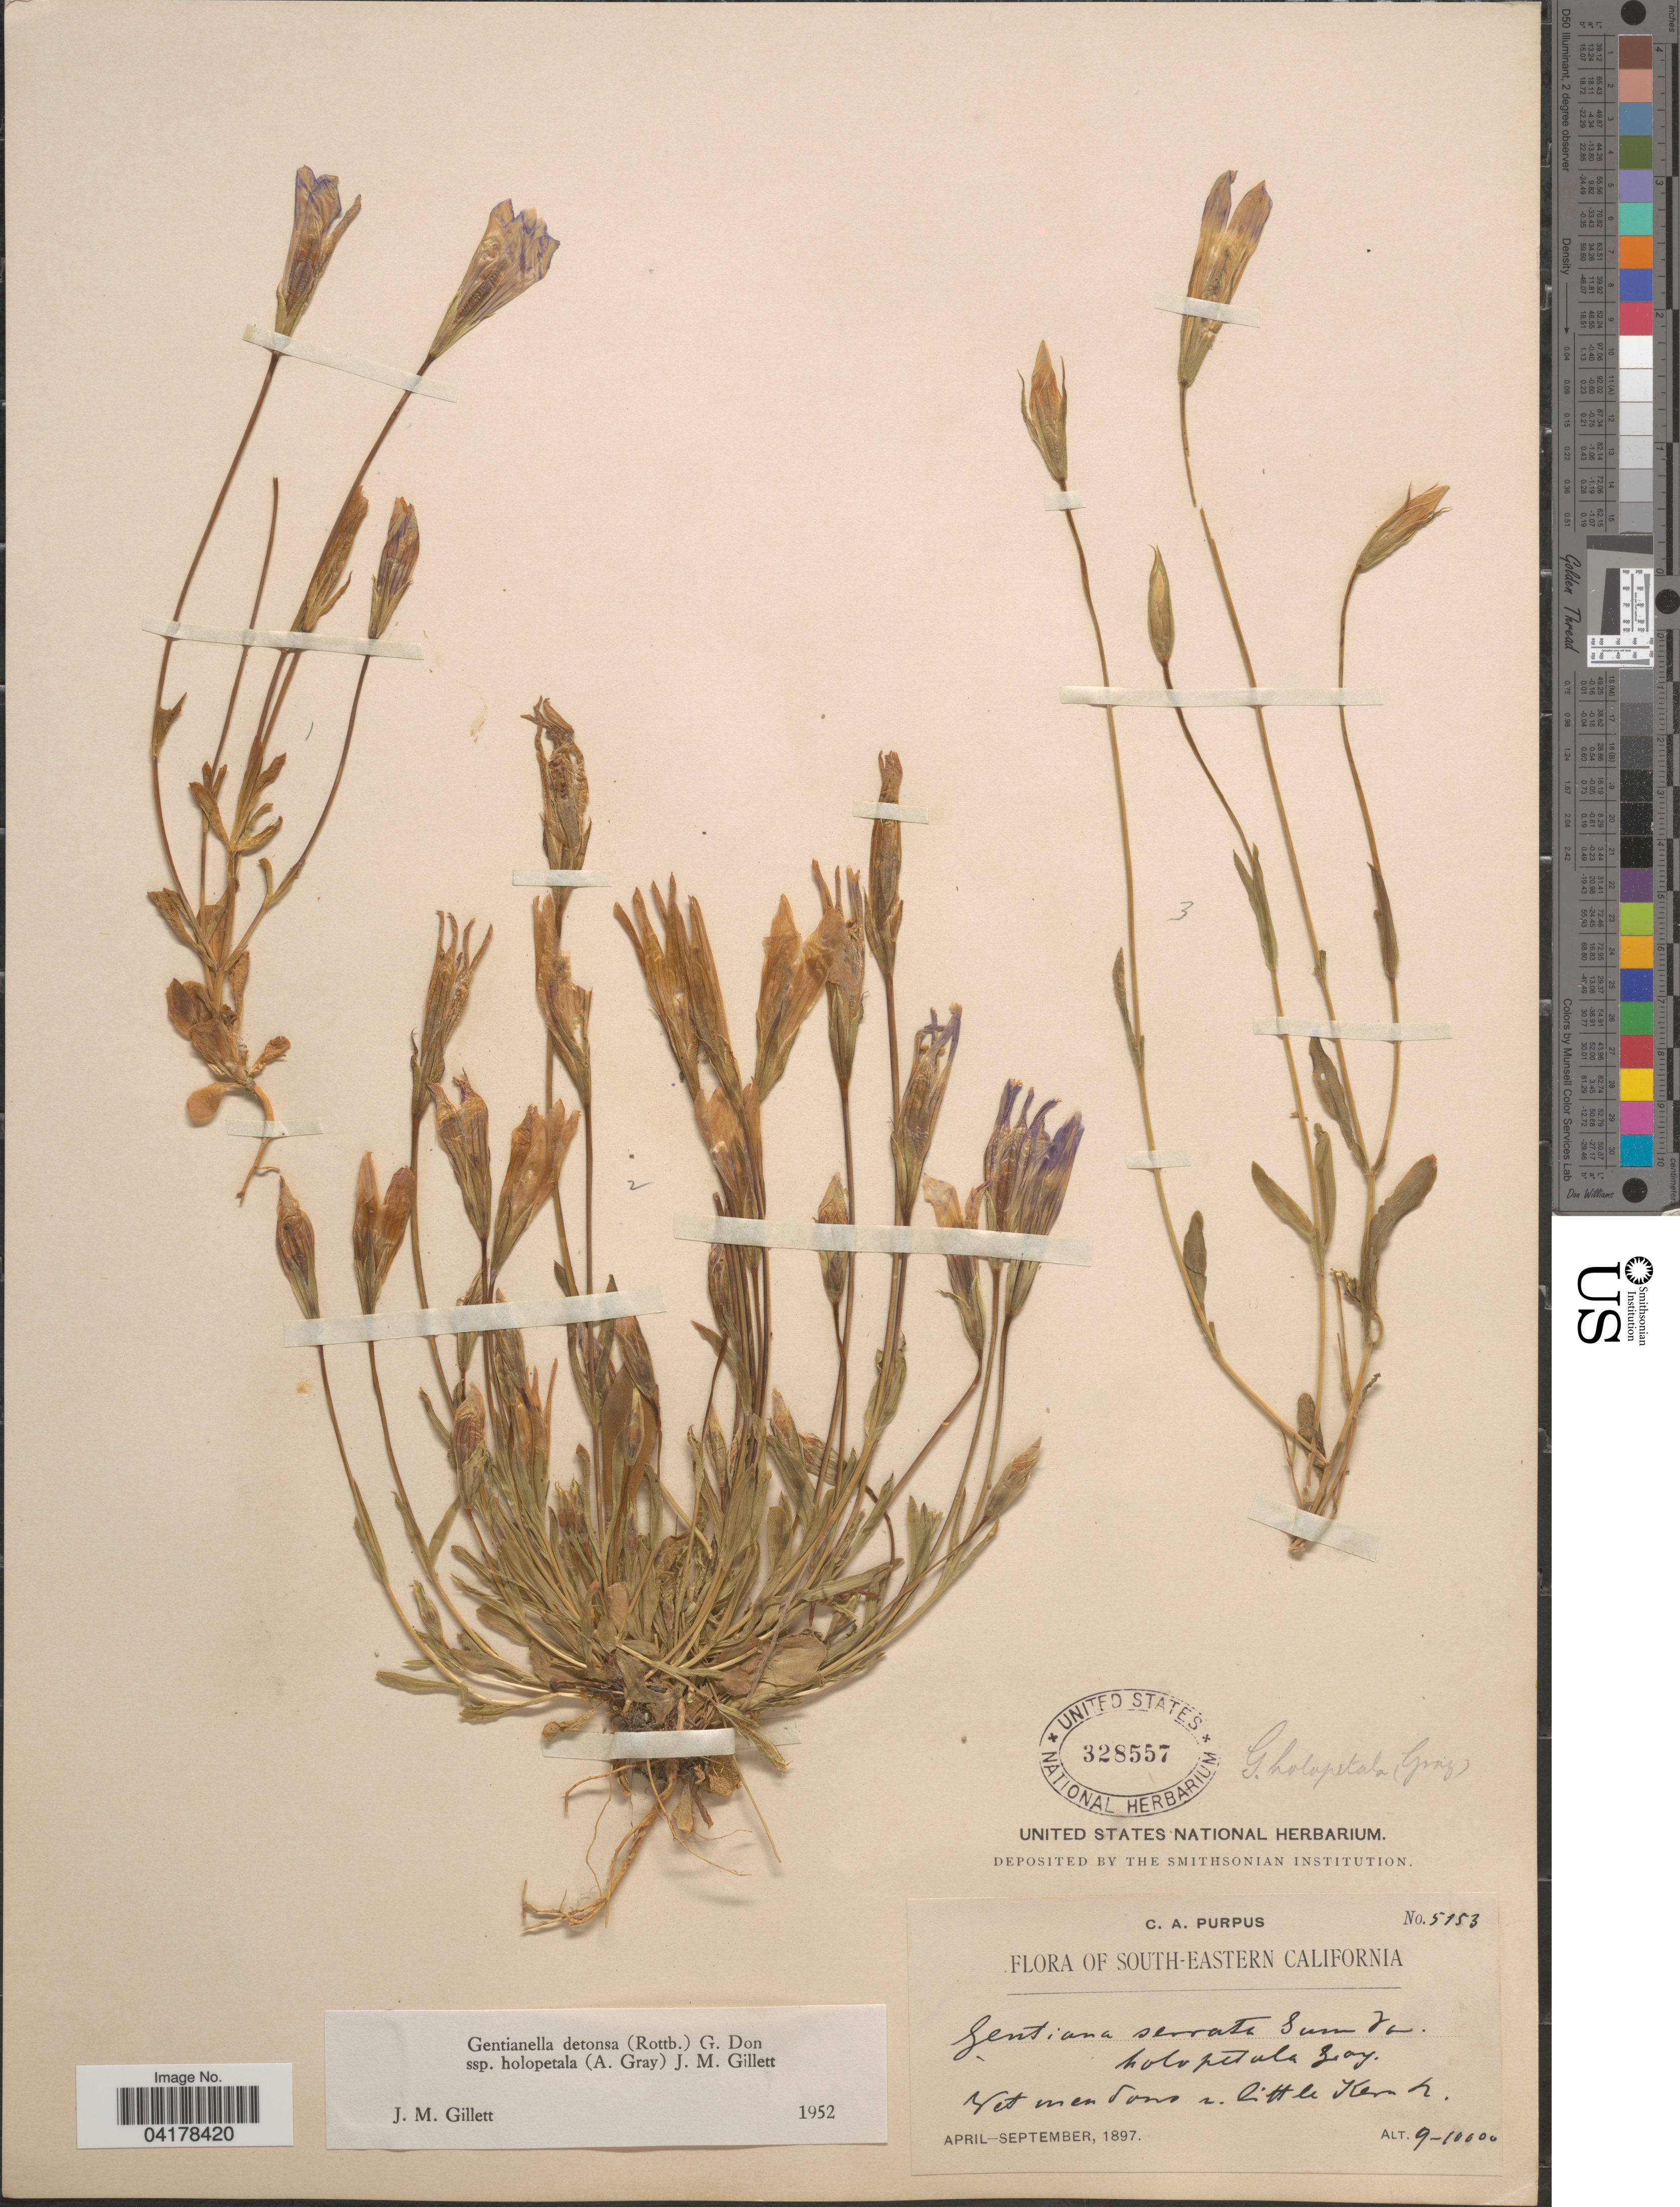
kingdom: Plantae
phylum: Tracheophyta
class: Magnoliopsida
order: Gentianales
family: Gentianaceae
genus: Gentianella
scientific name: Gentianella detonsa subsp. holopetala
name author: (A. Gray) J.M. Gillett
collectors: C. A. Purpus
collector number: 5153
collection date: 1897-04/1897-09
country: United States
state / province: California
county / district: Kern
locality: South-Eastern California. Wet meadows n. Little Kern R.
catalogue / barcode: US 328557